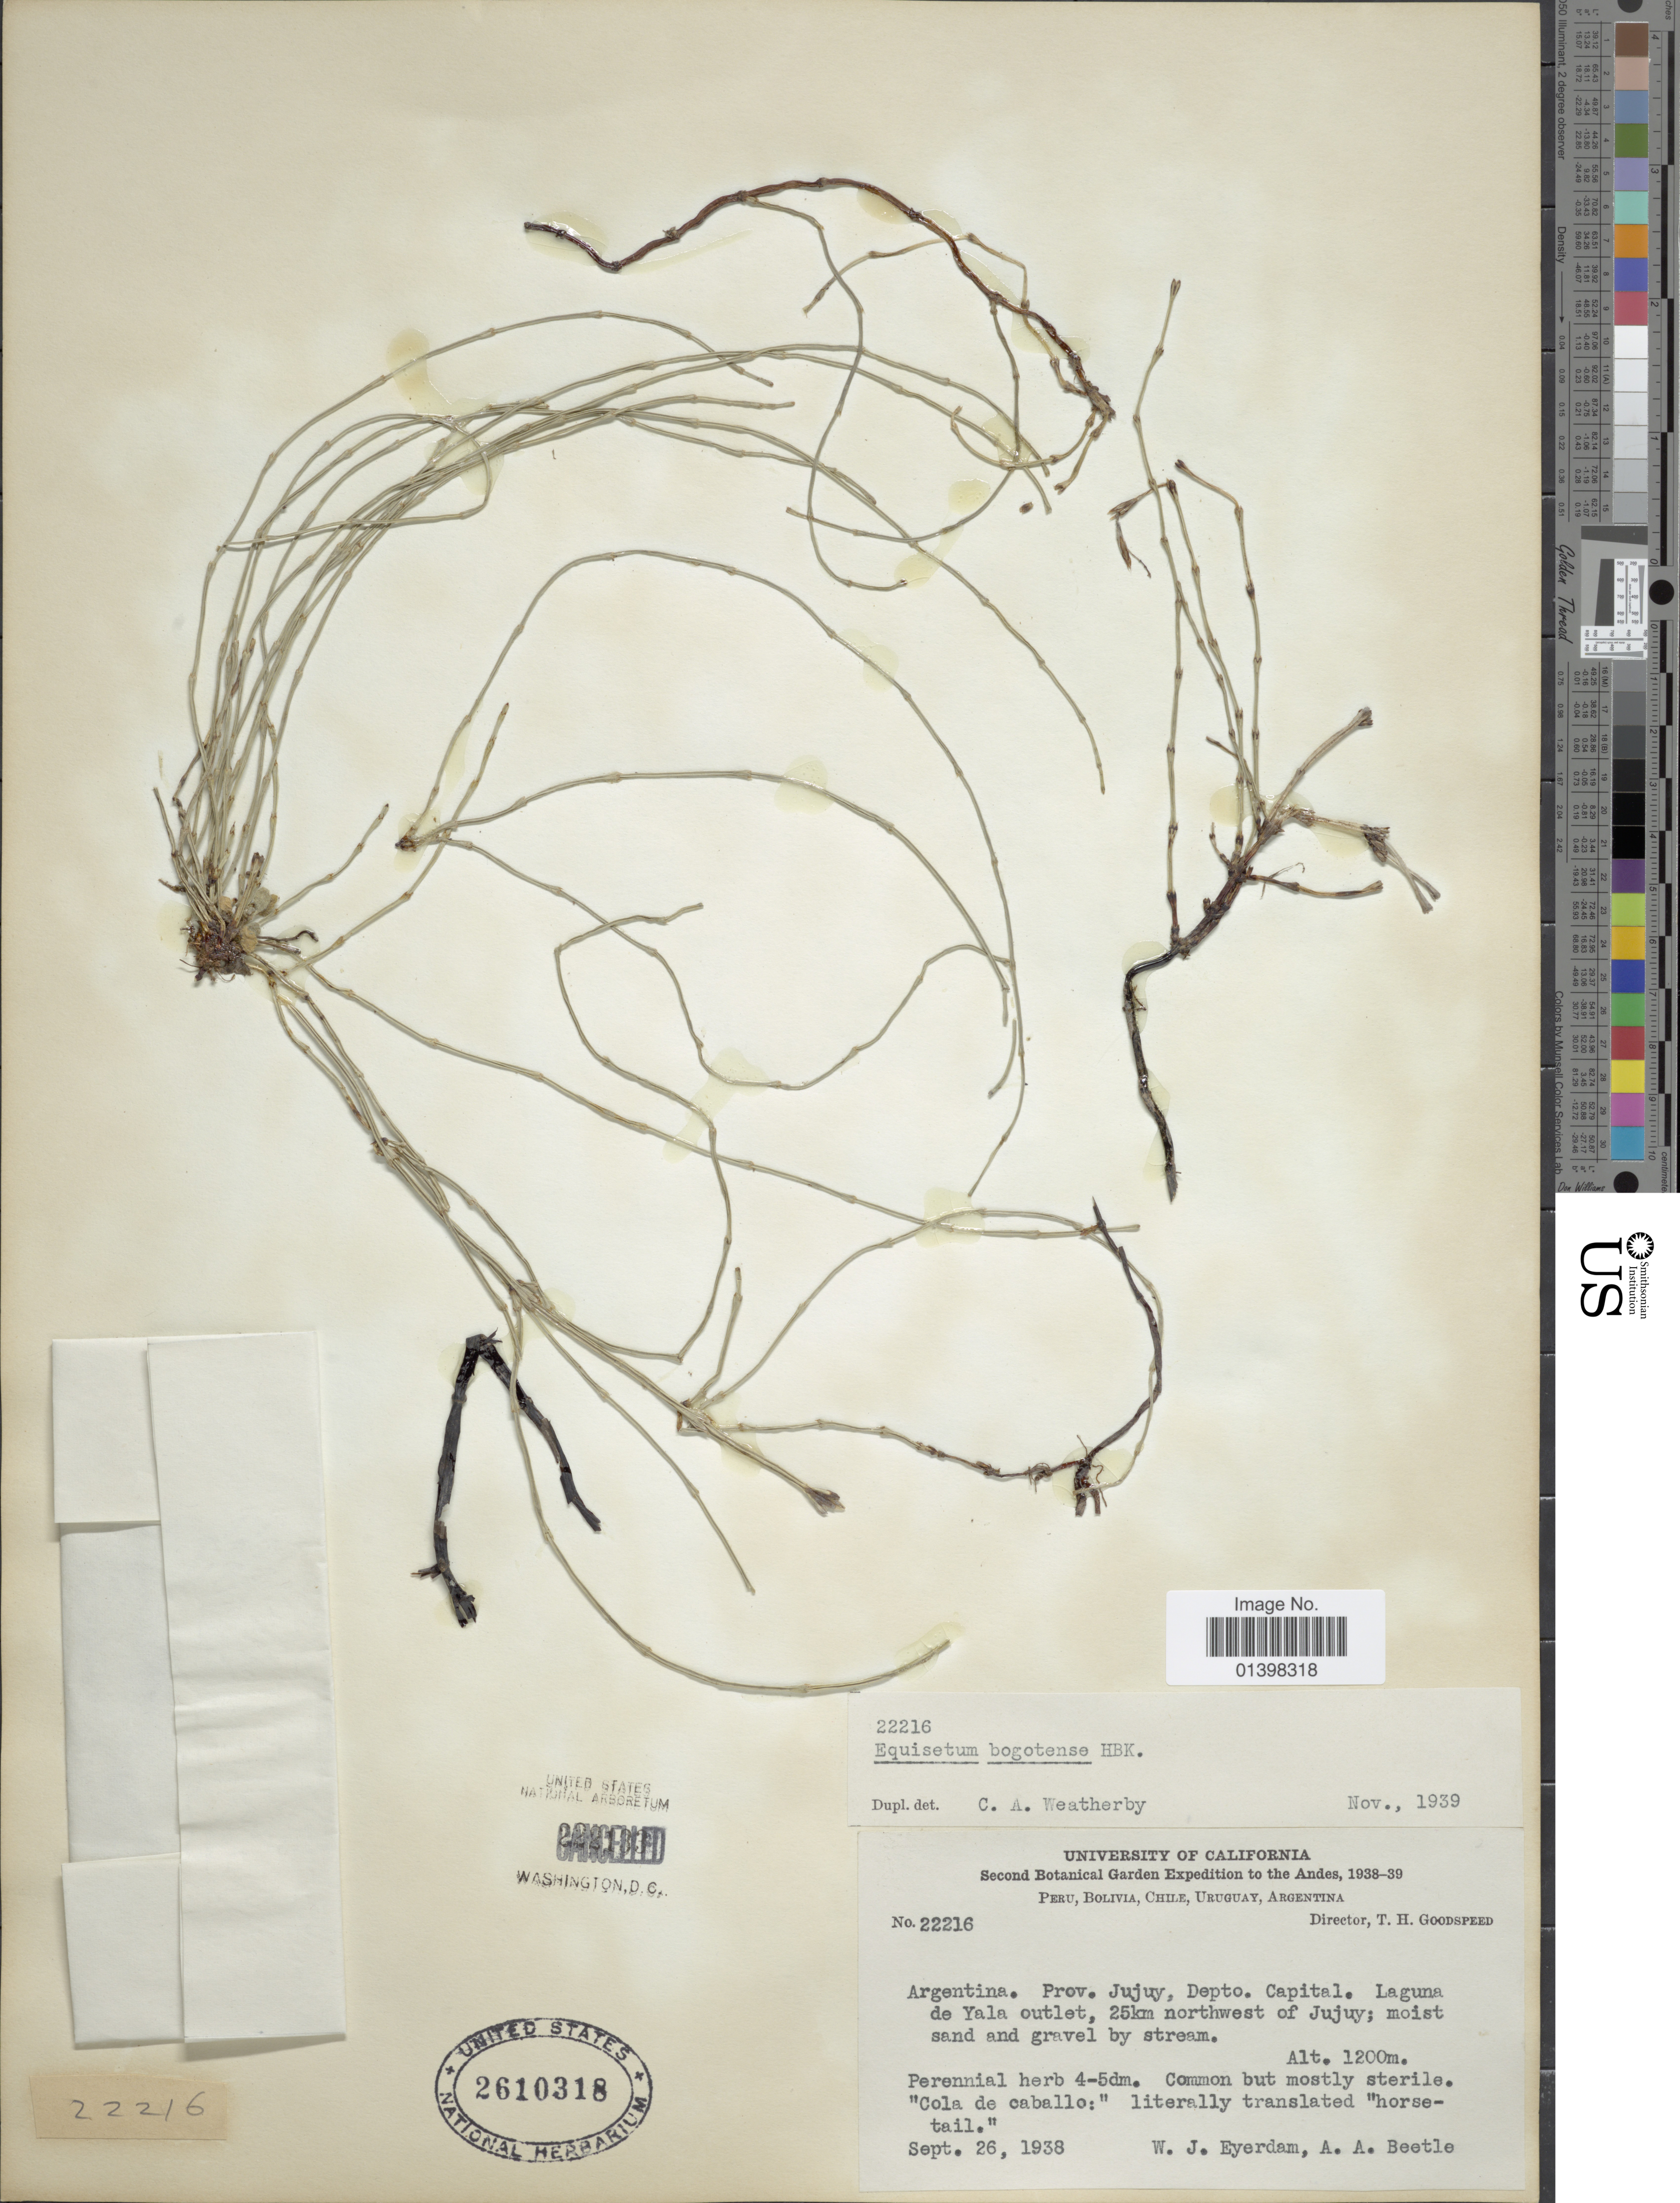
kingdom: Plantae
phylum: Tracheophyta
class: Polypodiopsida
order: Equisetales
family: Equisetaceae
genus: Equisetum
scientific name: Equisetum bogotense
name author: Kunth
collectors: W. J. Eyerdam & A. A. Beetle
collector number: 22216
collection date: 1938-09-26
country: Argentina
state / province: Jujuy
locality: Depto Capital. laguna de Yala outlet, 25km northwest of Jujuy, "Cola de caballo": literally translated 'horsetail'.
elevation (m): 1200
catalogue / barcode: US 2610318